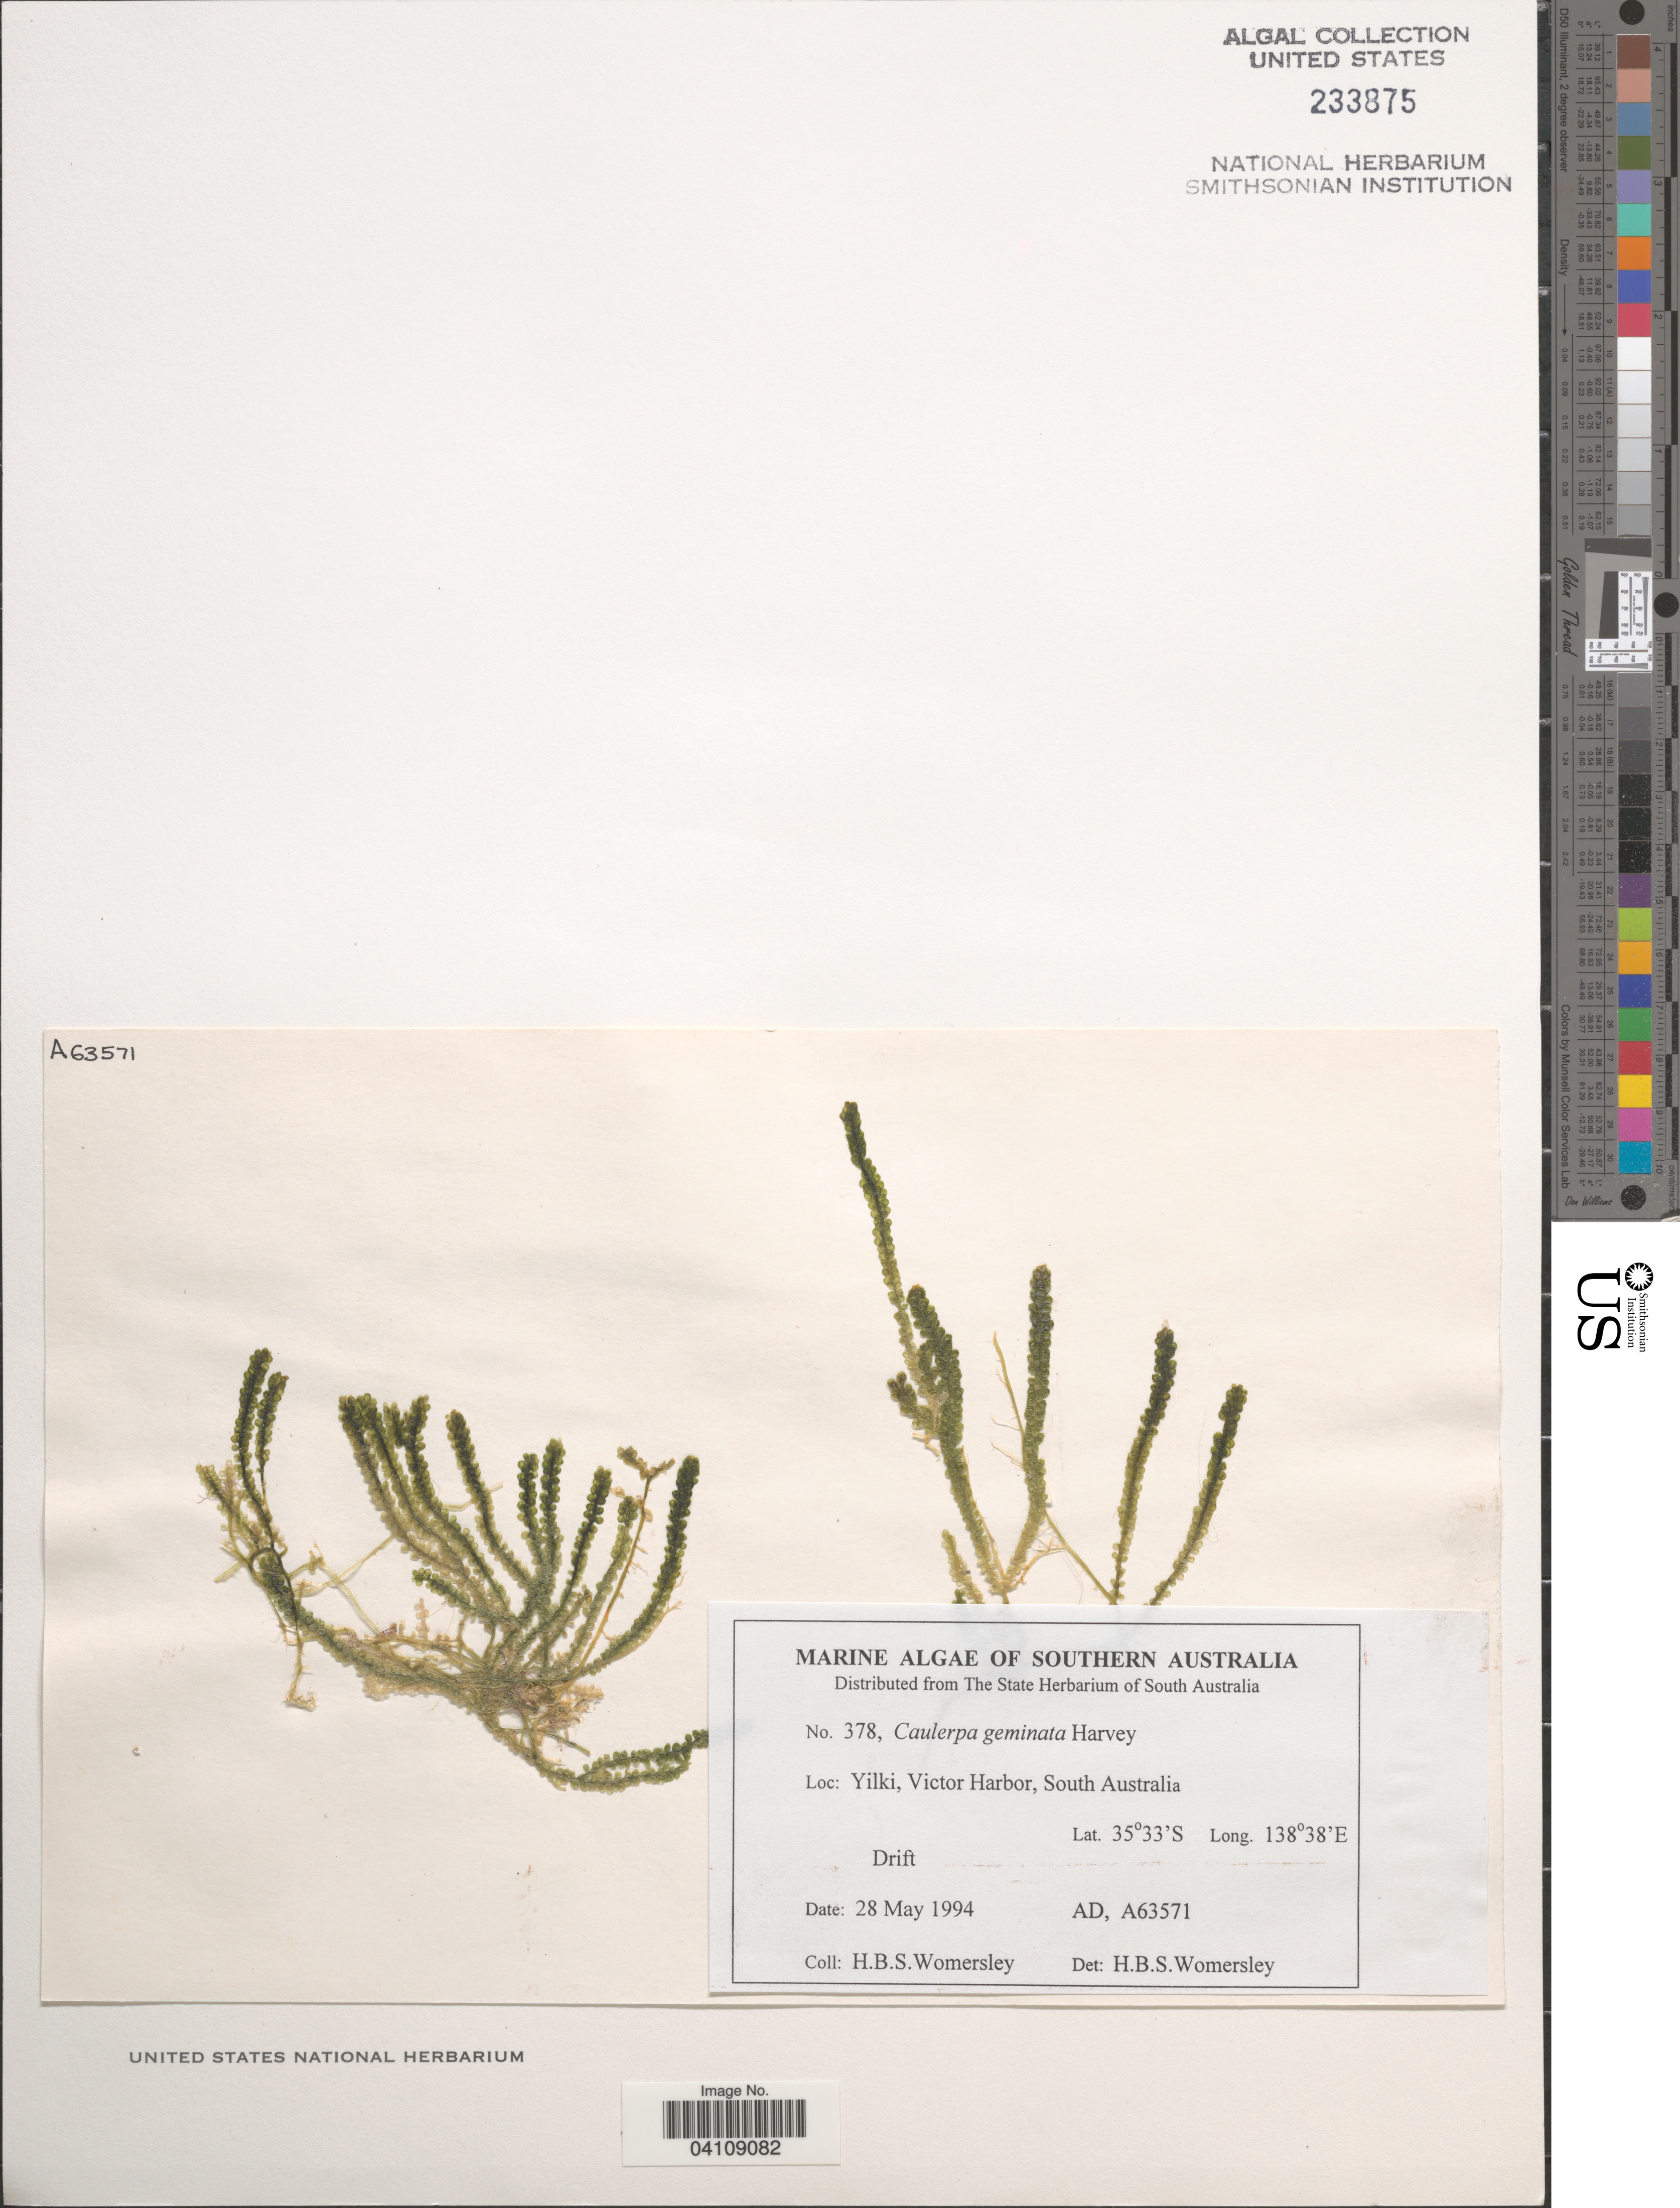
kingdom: Plantae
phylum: Chlorophyta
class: Ulvophyceae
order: Bryopsidales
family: Caulerpaceae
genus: Caulerpa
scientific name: Caulerpa geminata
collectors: H. B. S. Womersley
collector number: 378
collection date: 1994-05-28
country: Australia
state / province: South Australia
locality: Southern Australia. Yilki, Victor Harbor.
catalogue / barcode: US 233875